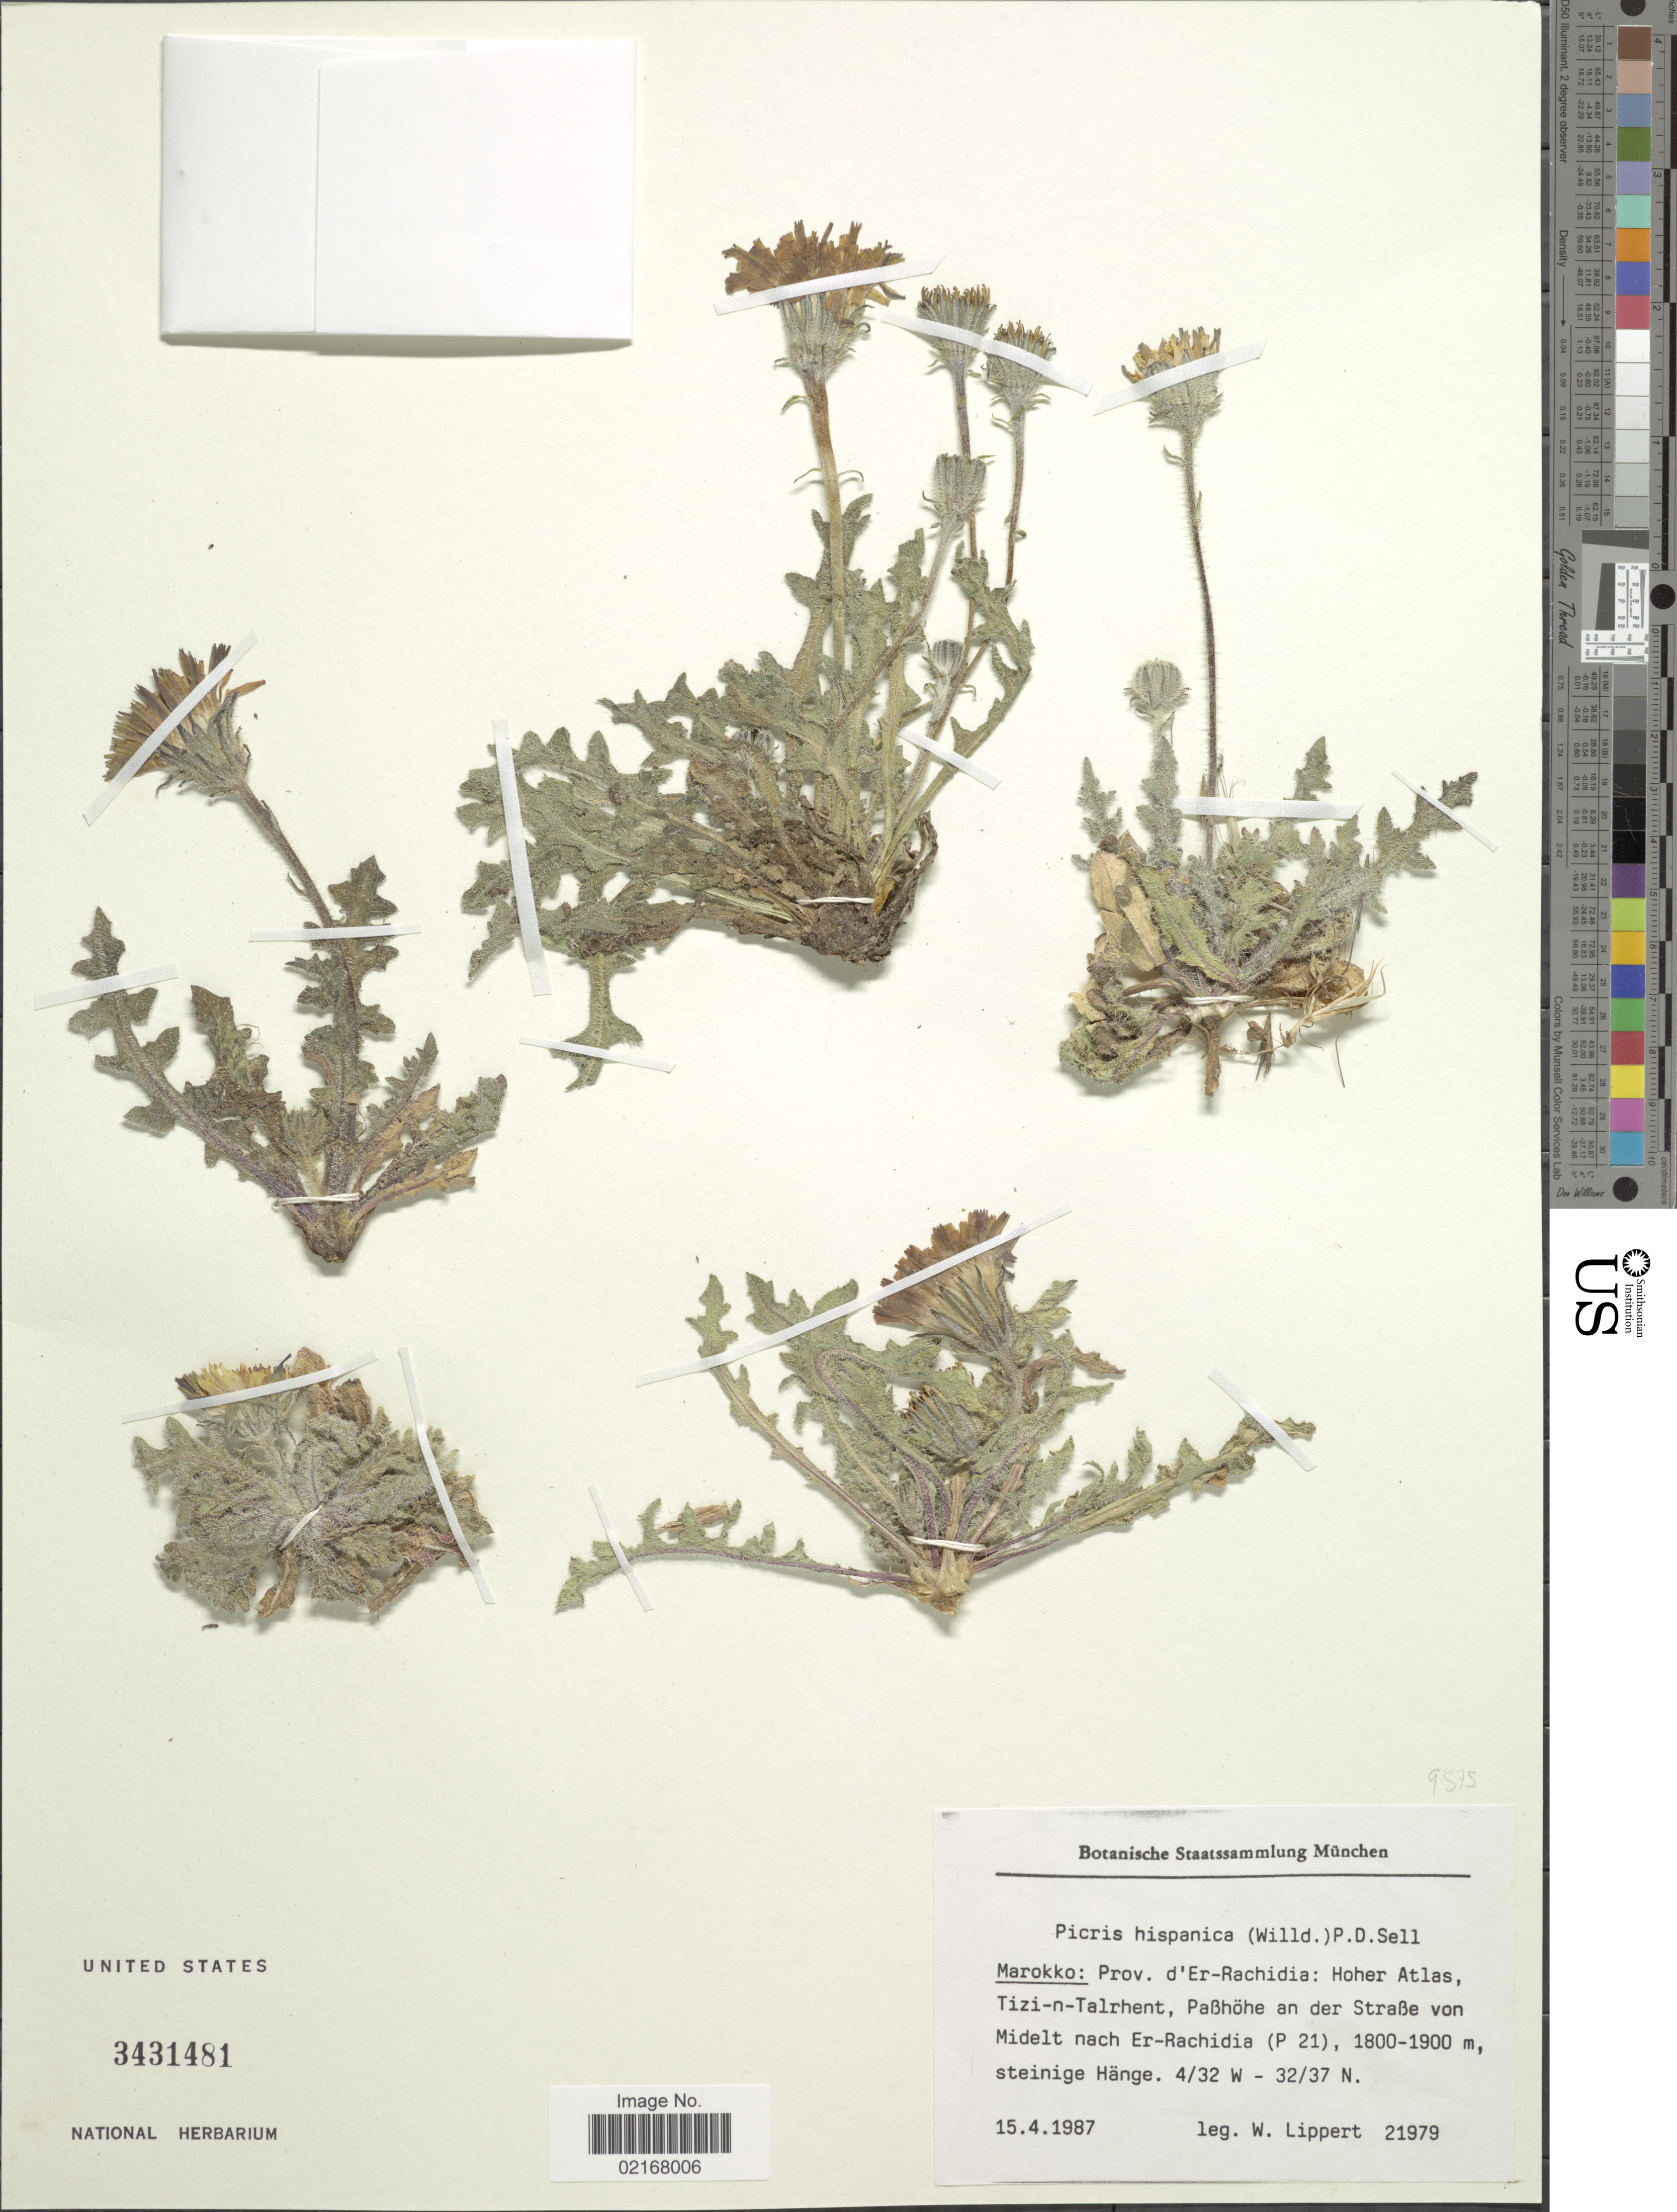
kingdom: Plantae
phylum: Tracheophyta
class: Magnoliopsida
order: Asterales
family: Asteraceae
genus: Picris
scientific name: Picris hispanica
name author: (Willd.) P. D. Sell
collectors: W. Lippert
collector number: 21979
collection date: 1987-04-15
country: Morocco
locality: Marokko: Prov. d' Er-Rachidia: Hoher Atlas, Tizi-n-Talrhent, Paßhöhe an der Straße von Midelt nach Er-Rachidia (P 21), steinige Hänge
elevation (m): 1800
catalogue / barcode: US 3431481